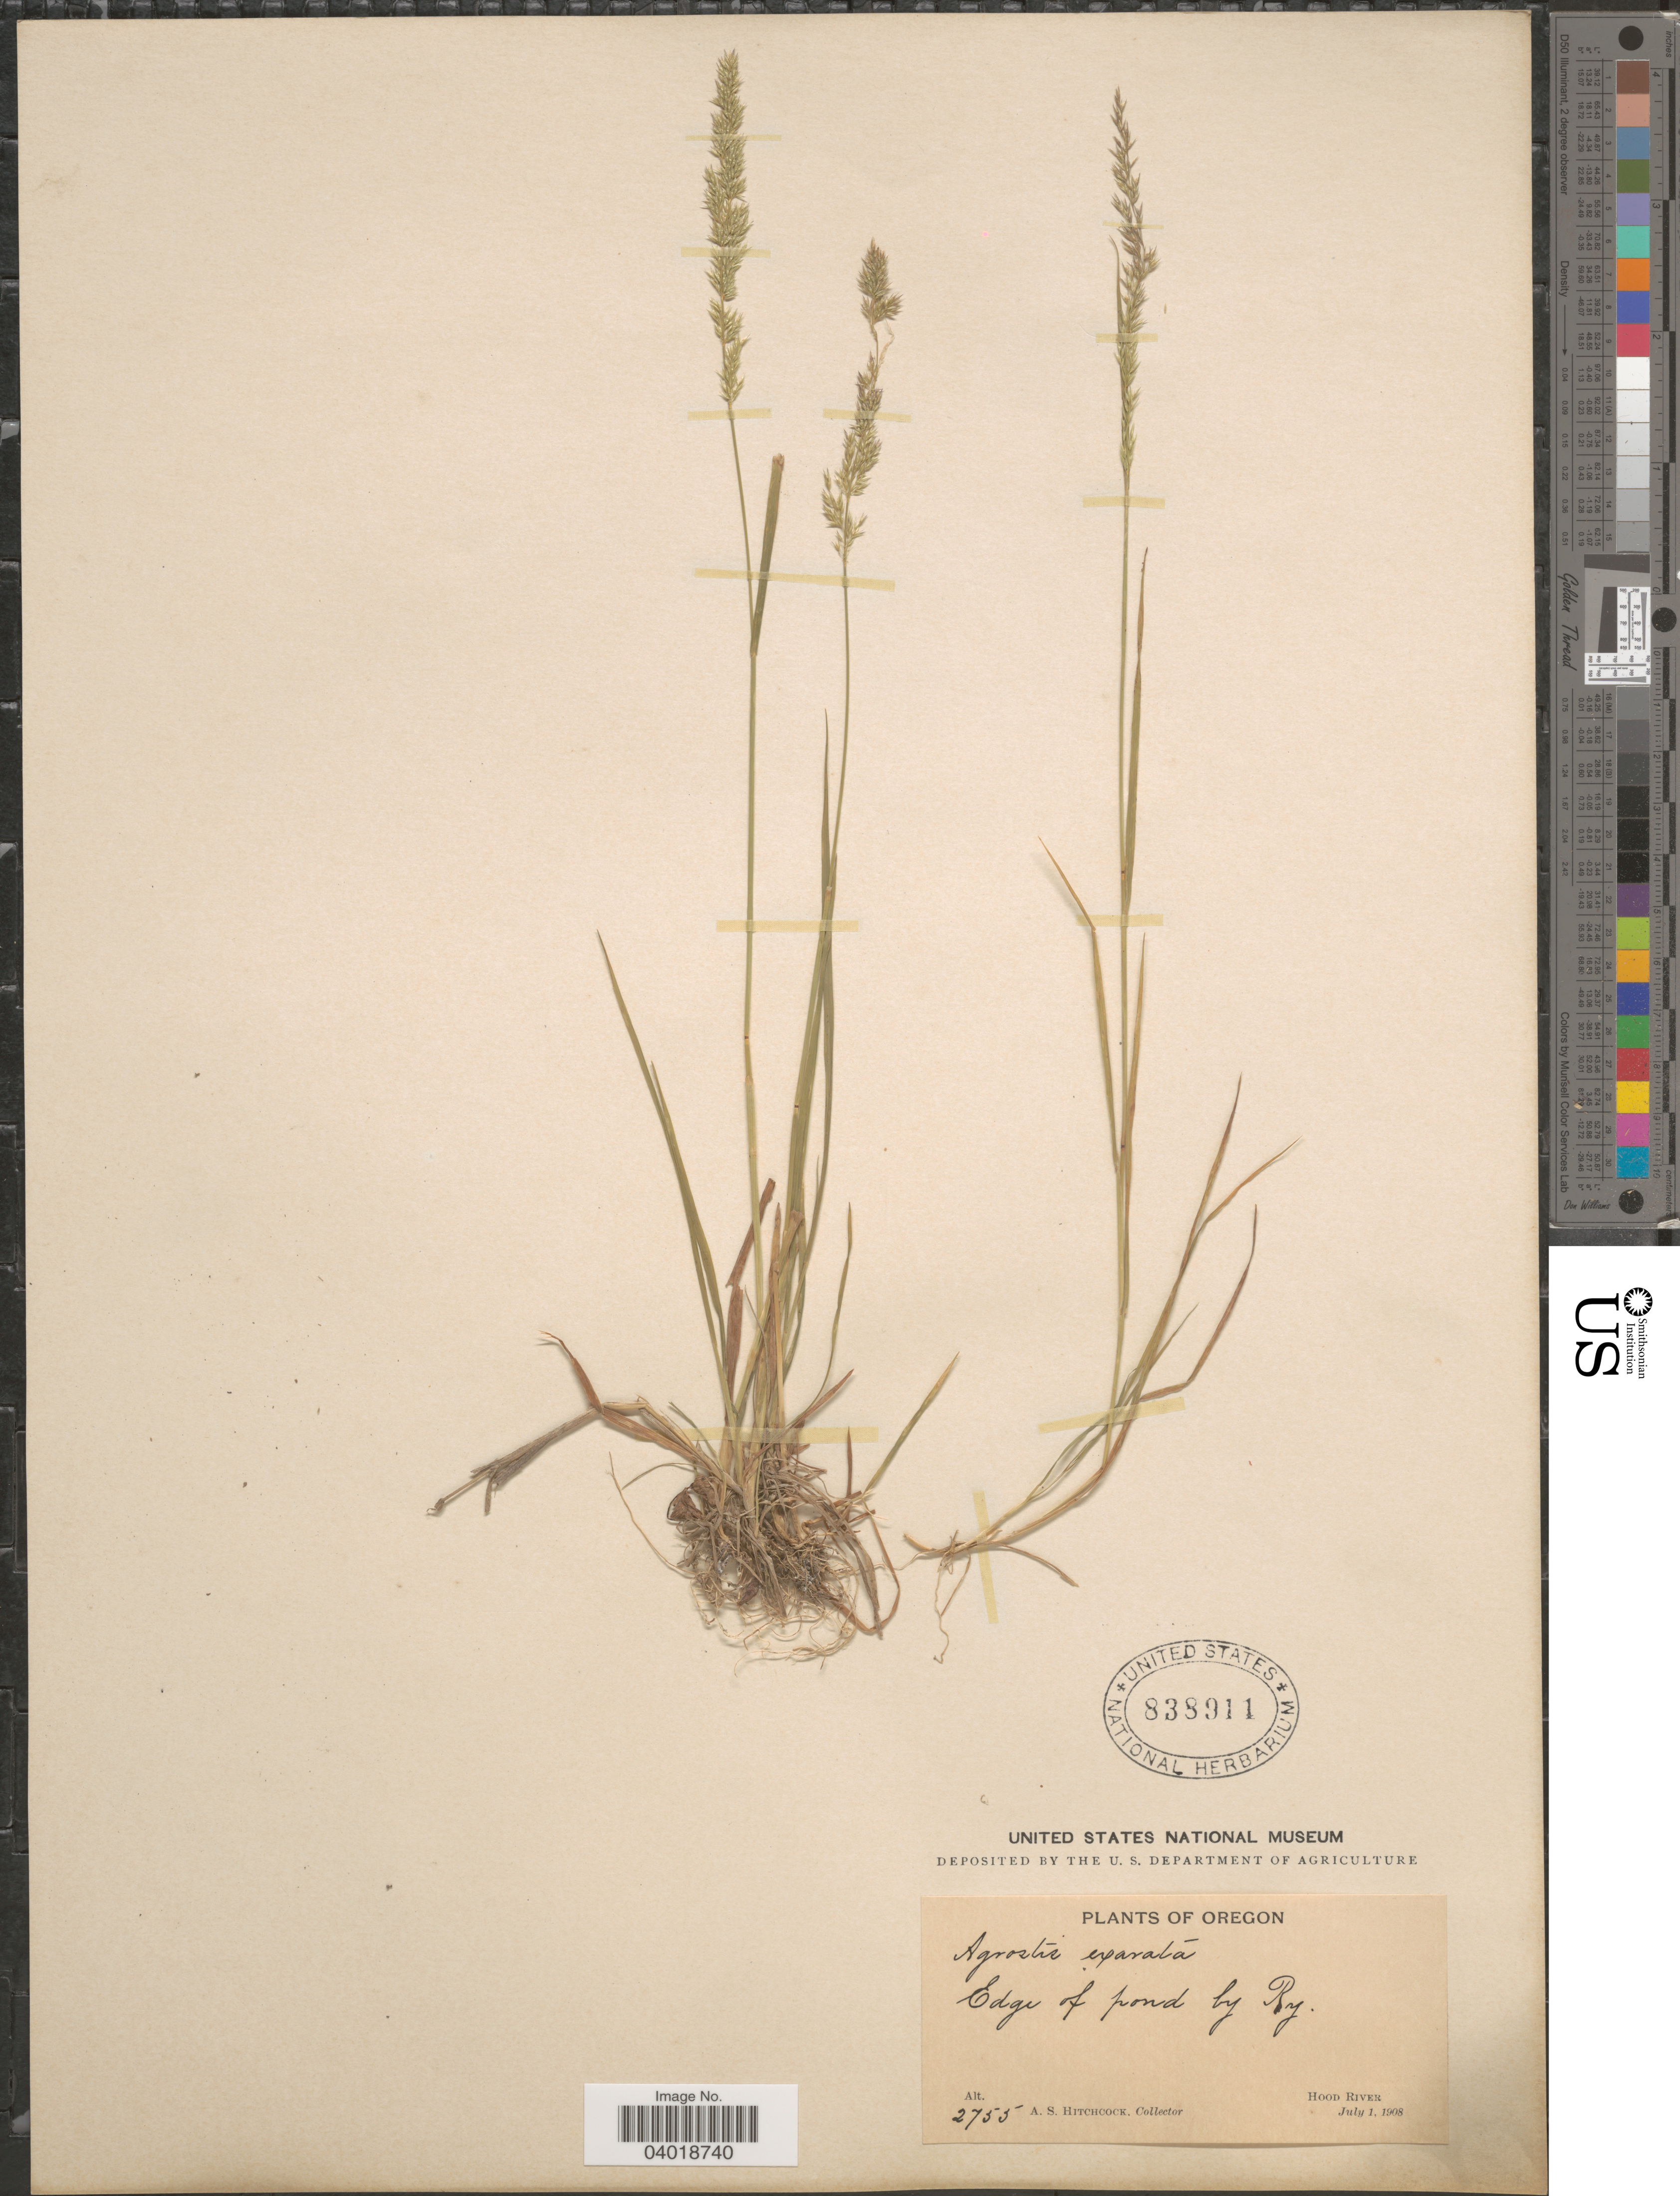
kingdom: Plantae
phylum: Tracheophyta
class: Liliopsida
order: Poales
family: Poaceae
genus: Agrostis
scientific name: Agrostis exarata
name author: Trin.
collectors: A. S. Hitchcock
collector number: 2755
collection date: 1908-07-01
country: United States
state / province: Oregon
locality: Edge of pond by Ry. Hood River.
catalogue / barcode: US 838911